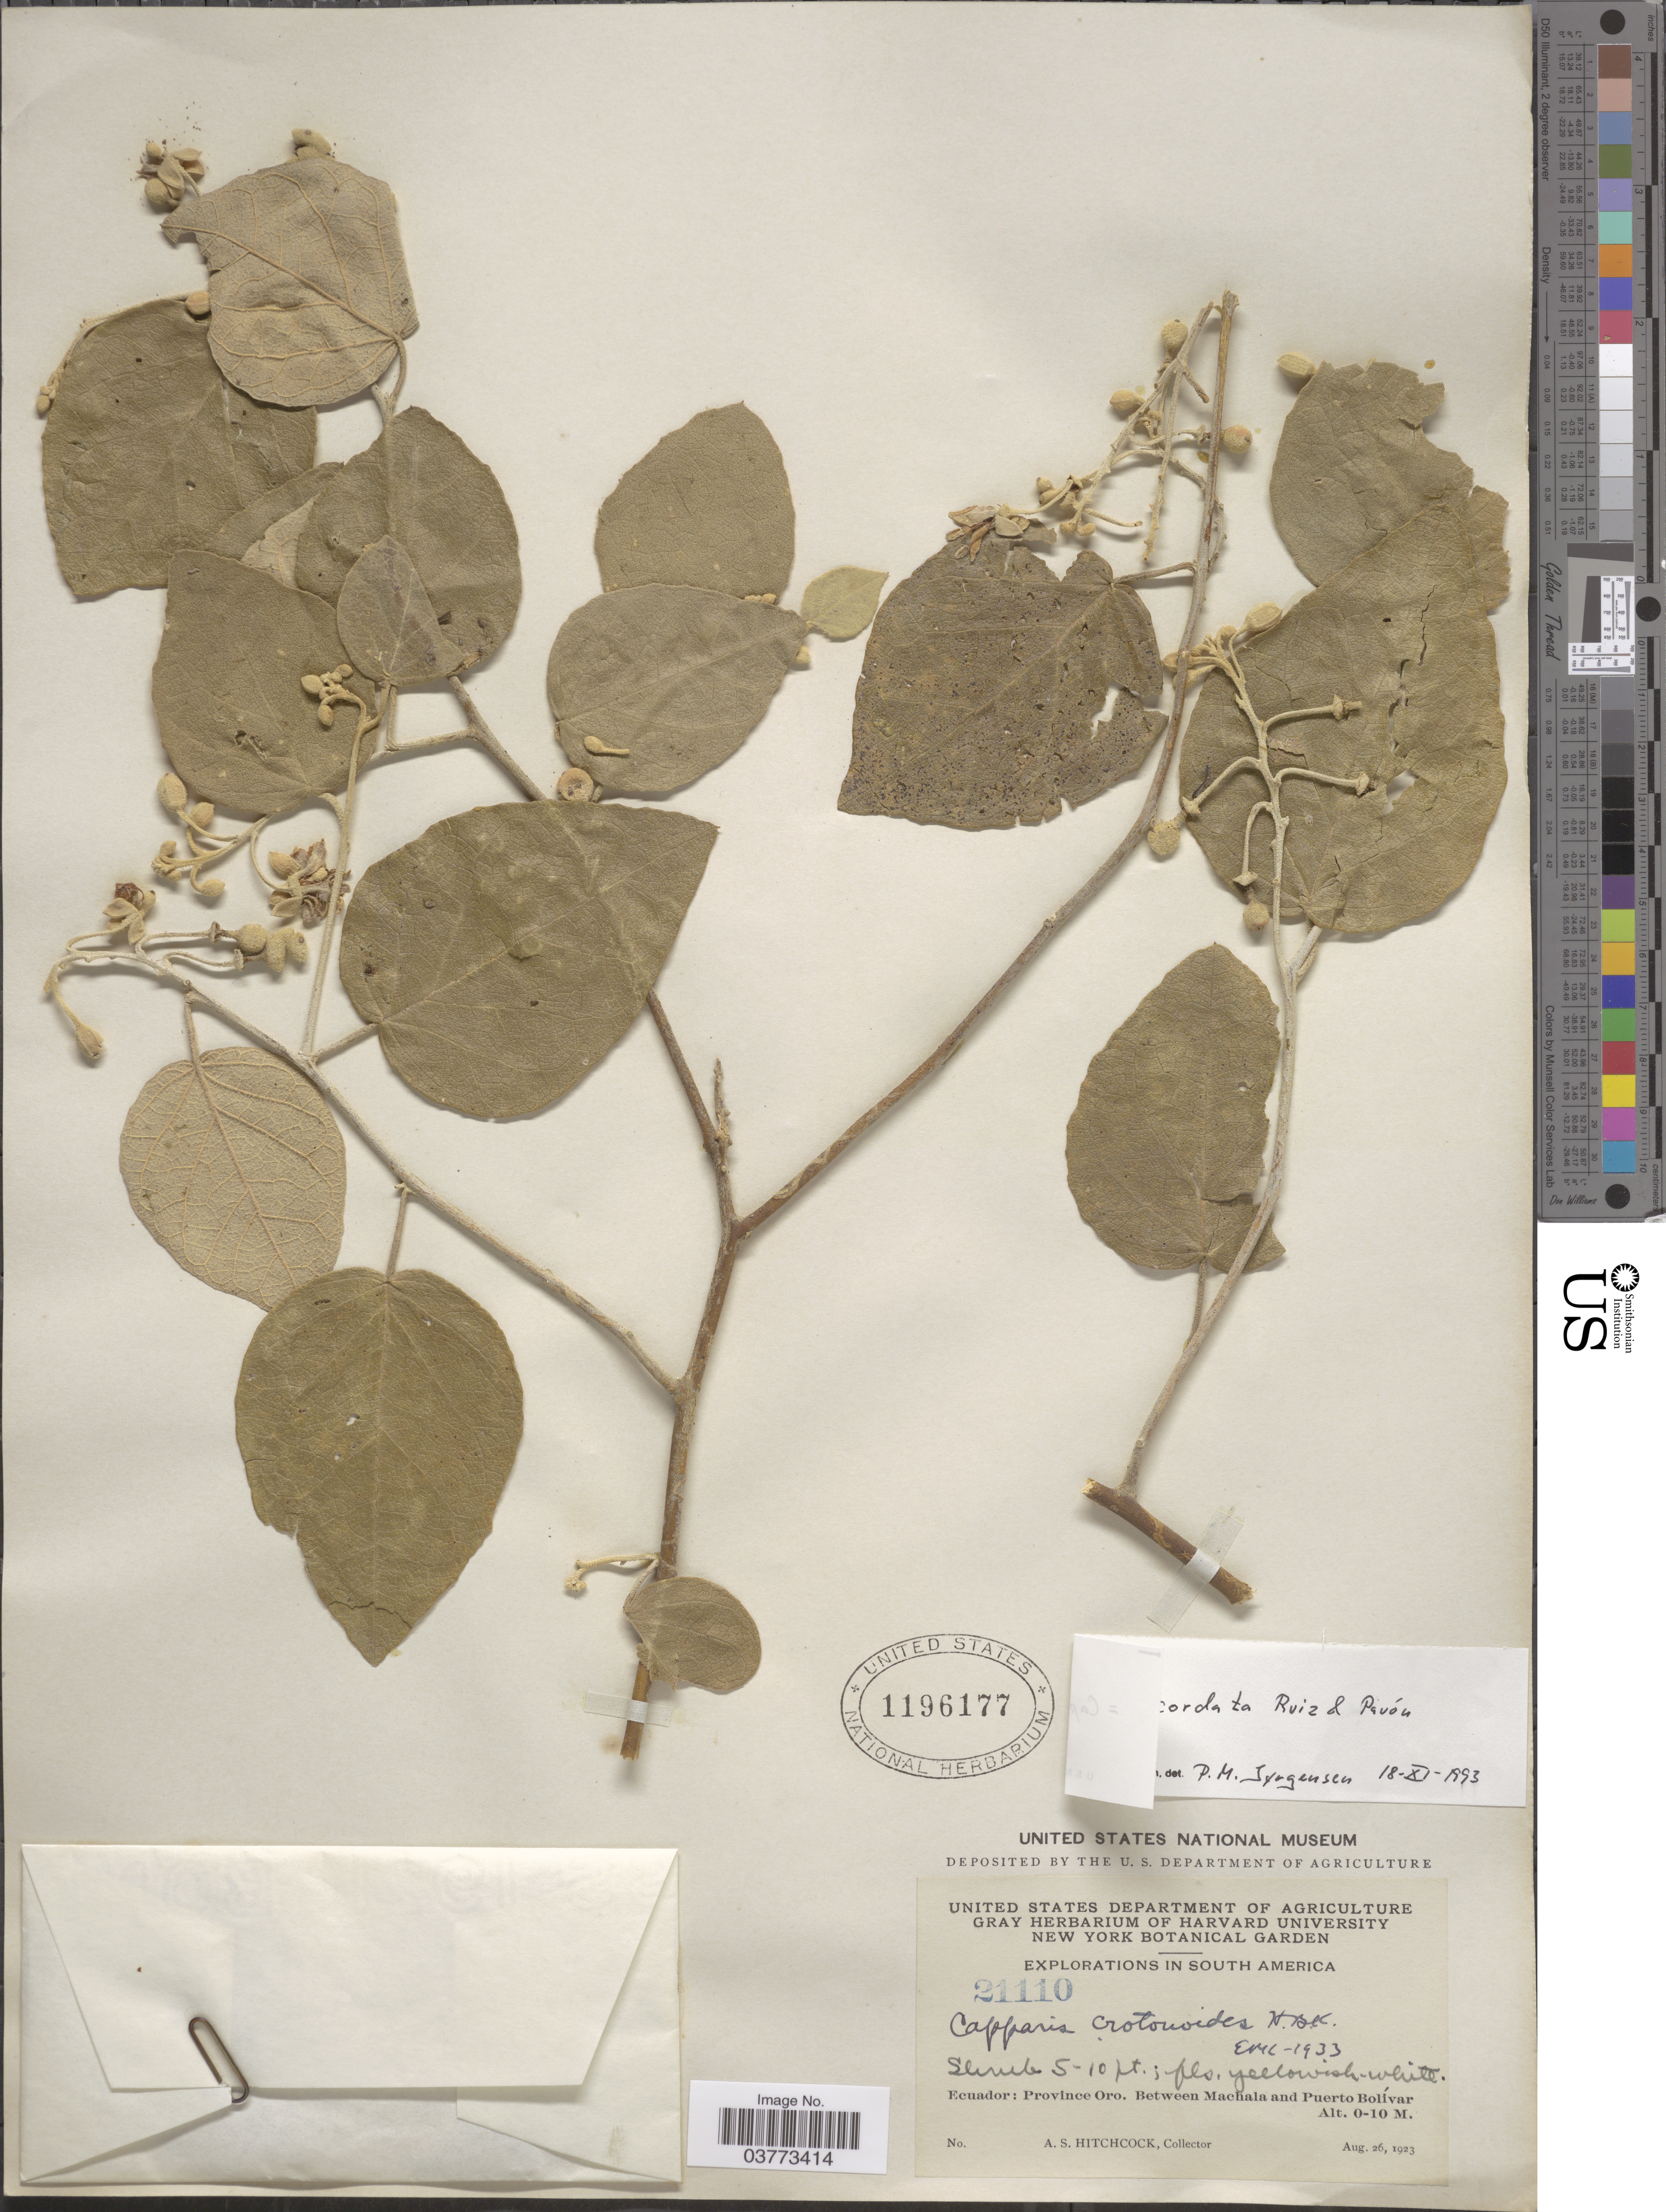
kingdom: Plantae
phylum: Tracheophyta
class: Magnoliopsida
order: Brassicales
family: Capparaceae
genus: Capparicordis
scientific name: Capparicordis crotonoides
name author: (Kunth) Iltis & Cornejo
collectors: A. S. Hitchcock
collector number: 21110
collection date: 1923-08-26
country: Ecuador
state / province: El Oro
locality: Oro. Between Machala and Puerto Bolívar.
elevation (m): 0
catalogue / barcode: US 1196177